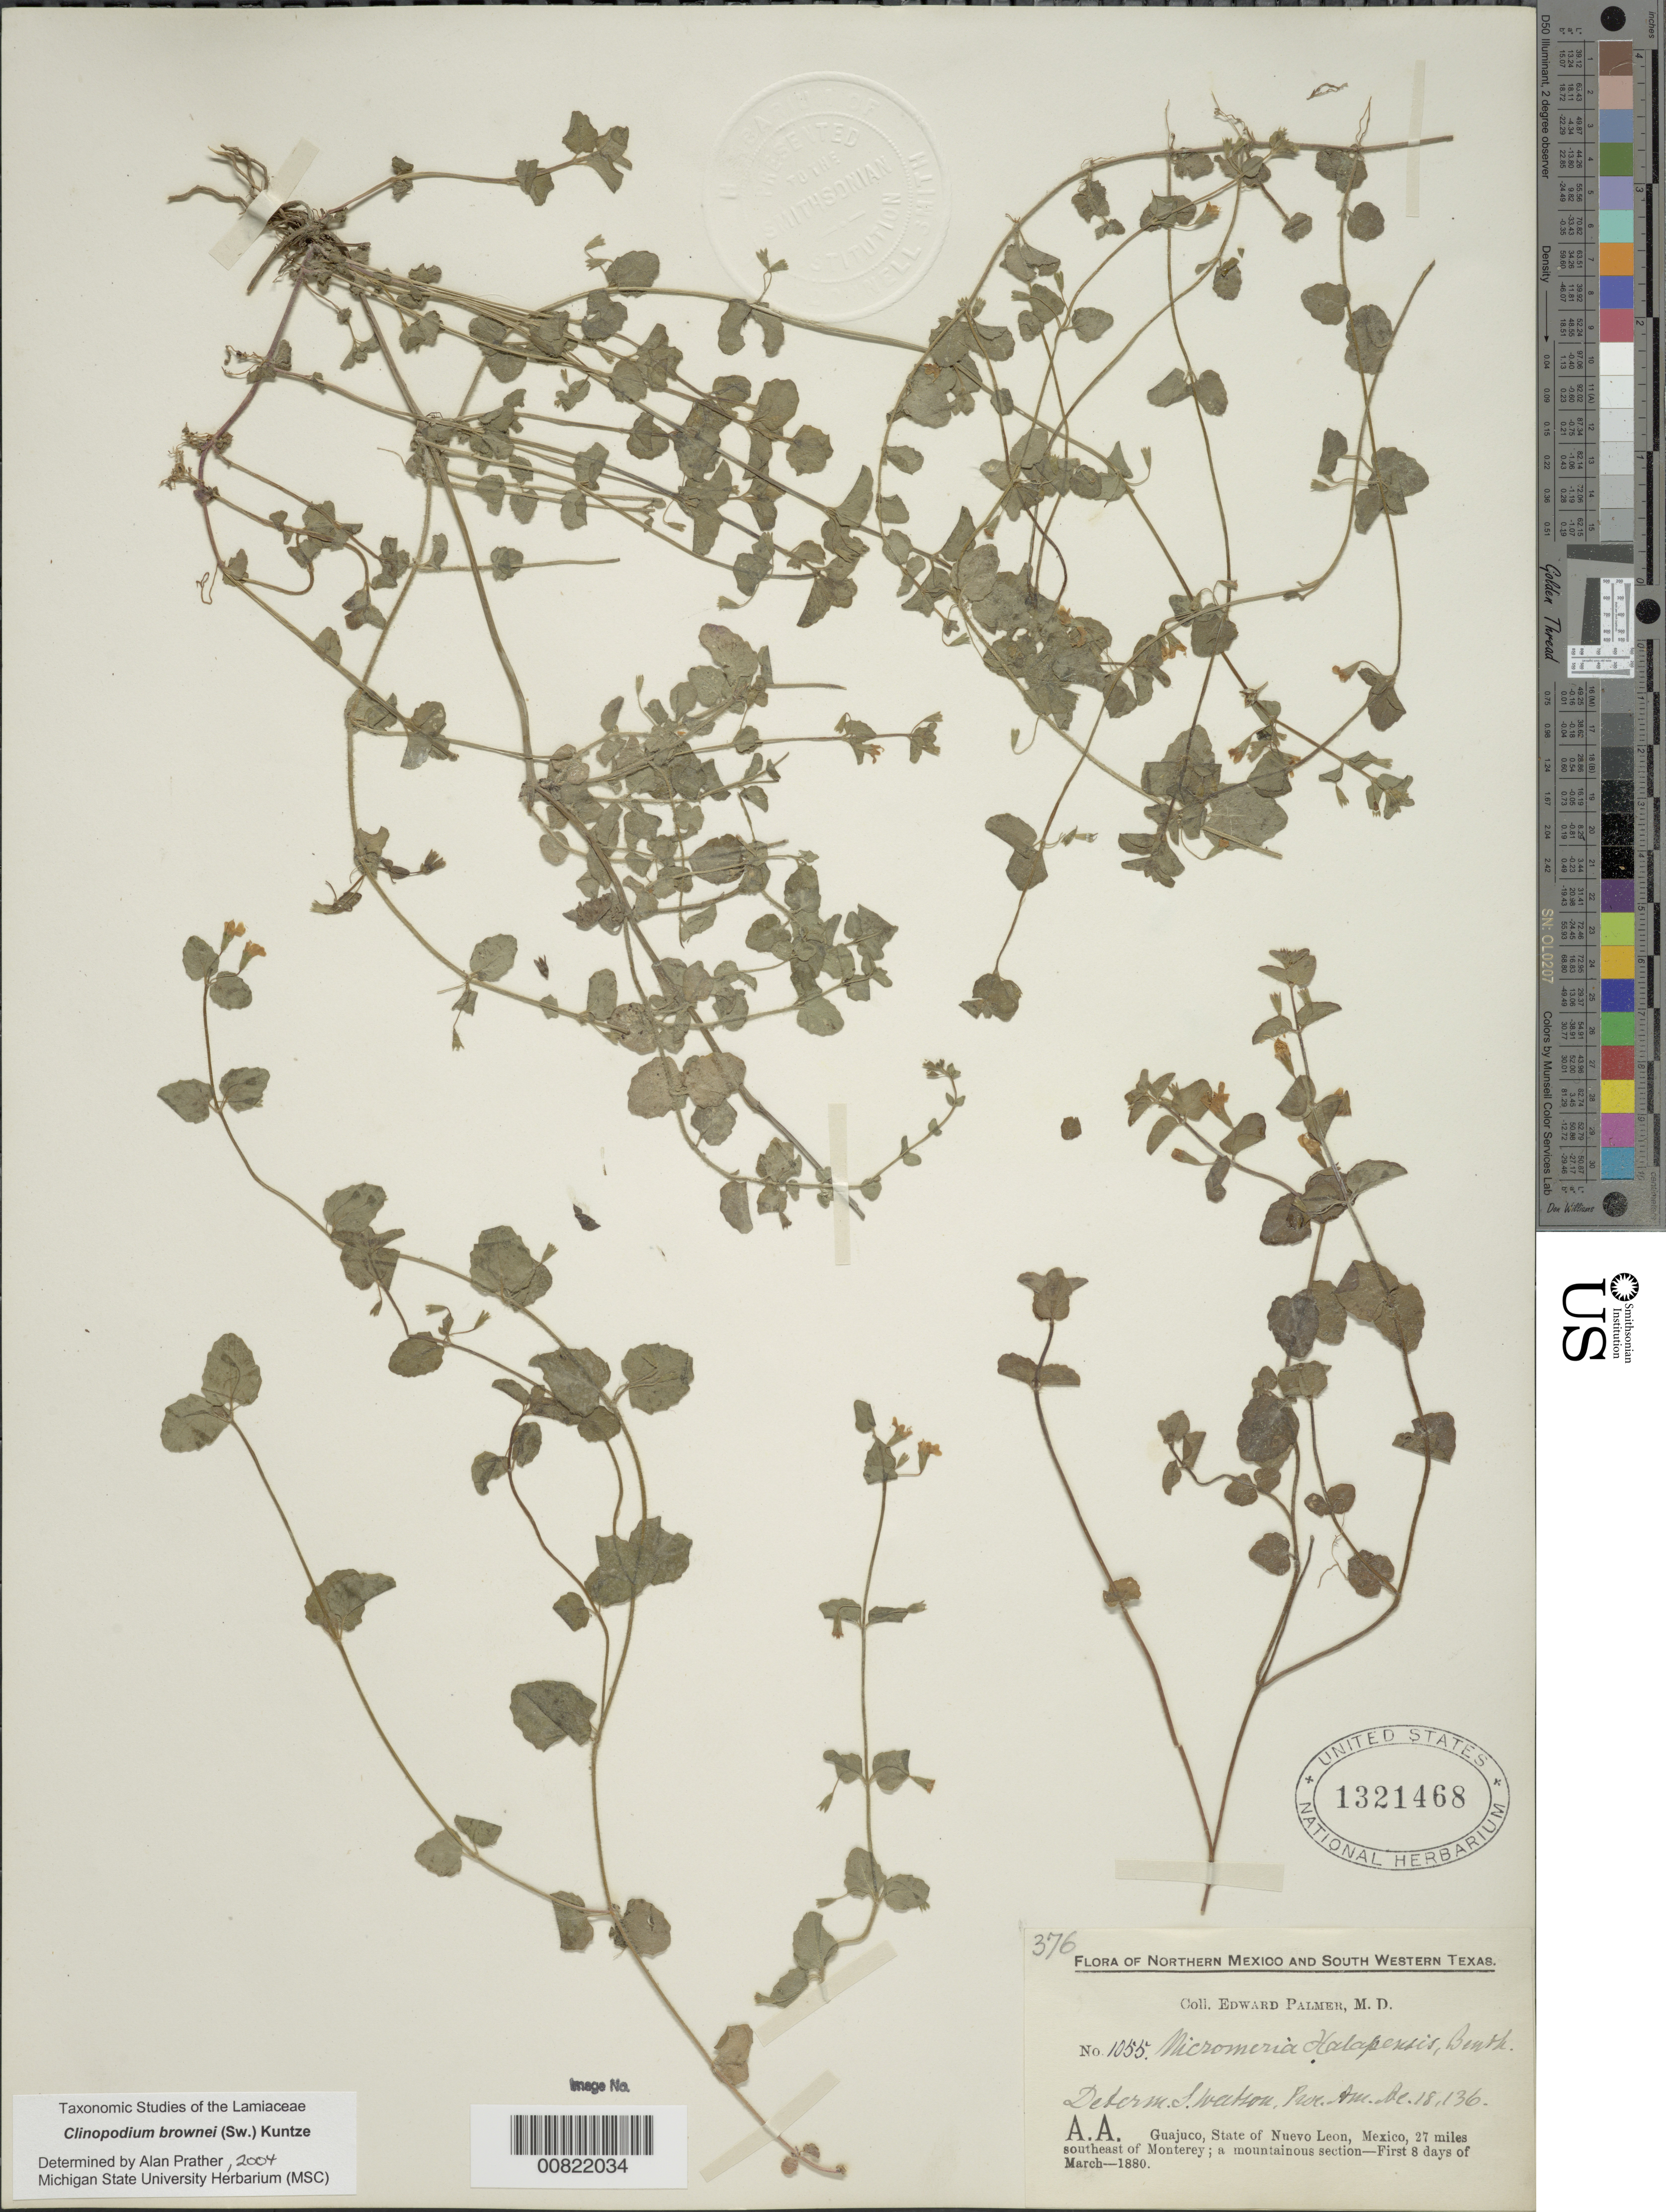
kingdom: Plantae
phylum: Tracheophyta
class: Magnoliopsida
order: Lamiales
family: Lamiaceae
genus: Clinopodium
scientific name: Clinopodium brownei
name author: (Sw.) Kuntze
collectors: E. Palmer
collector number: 1055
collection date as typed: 01 Mar 1880 to 08 Mar 1880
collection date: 1880-03-01/1880-03-08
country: Mexico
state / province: Nuevo León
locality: A.A. Guajuco, Nuevo León, 27 miles southeast of Monterrey; a mountainous section.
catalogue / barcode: US 1321468